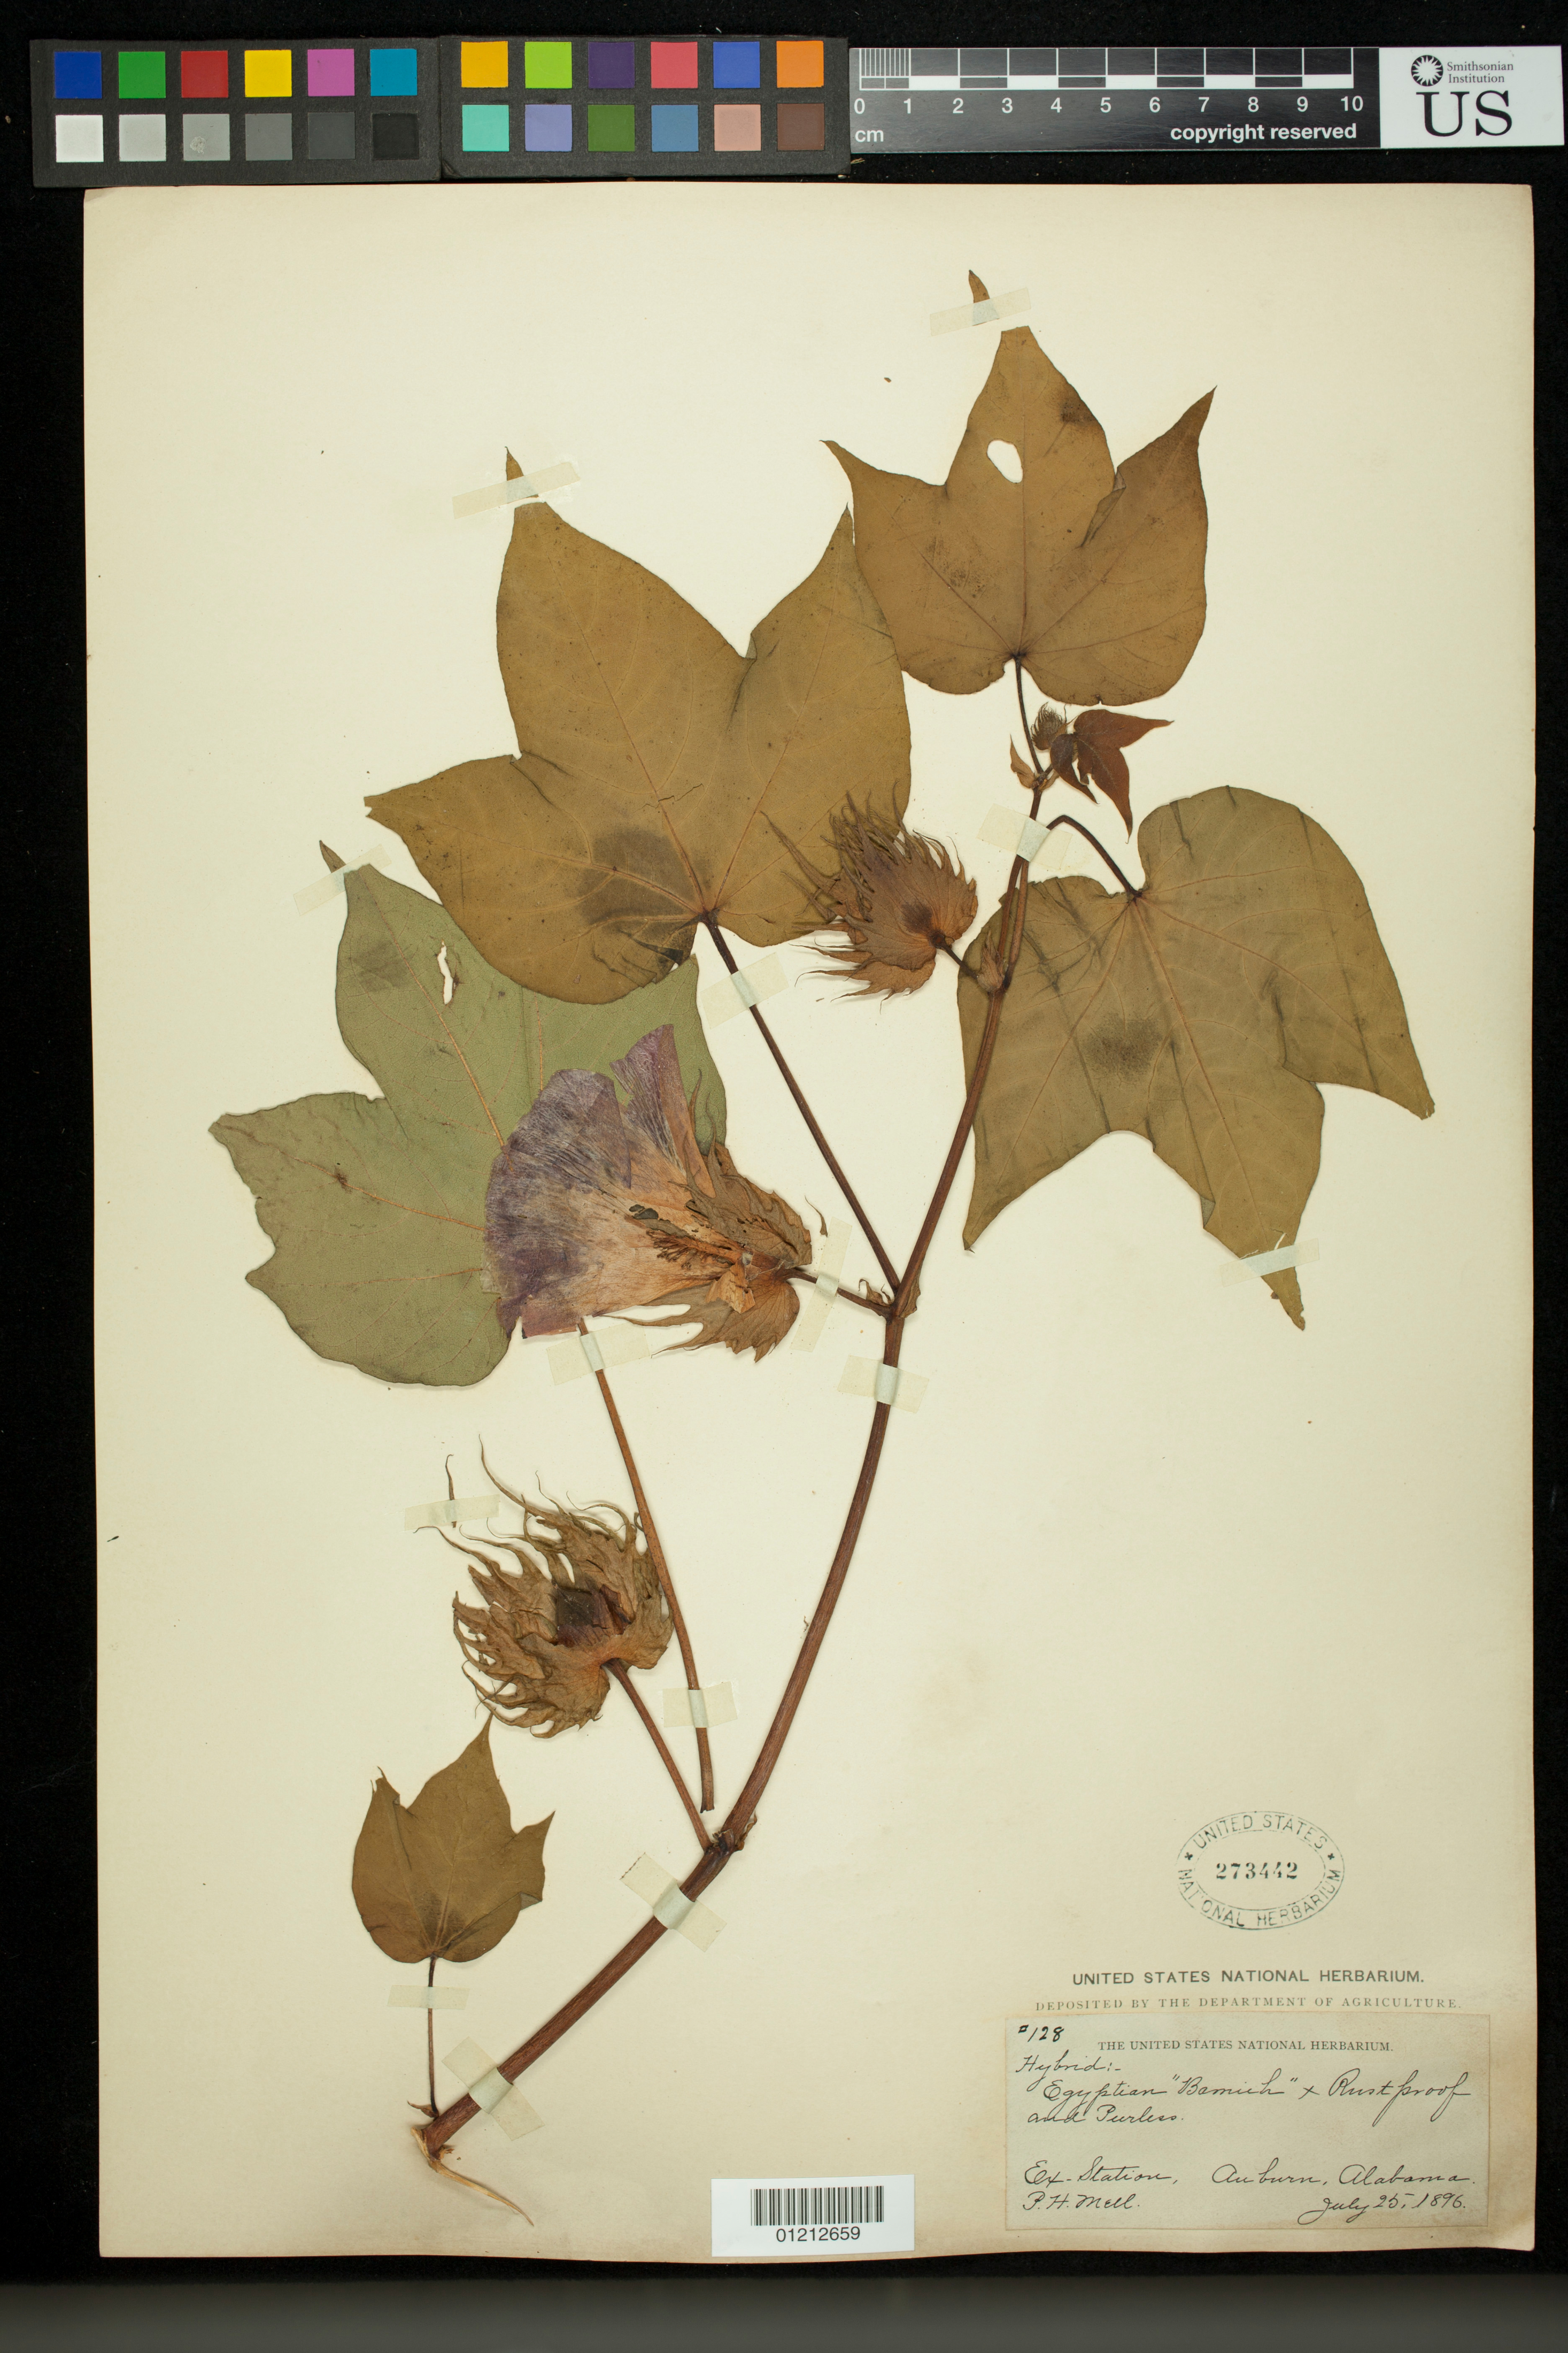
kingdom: Plantae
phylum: Tracheophyta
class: Magnoliopsida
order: Malvales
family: Malvaceae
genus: Gossypium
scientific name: Gossypium barbadense x G. hirsutum L.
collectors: P. H. Mell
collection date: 1896-07-25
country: United States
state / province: Alabama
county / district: Lee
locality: Experimental Station, Auburn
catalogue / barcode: US 273442